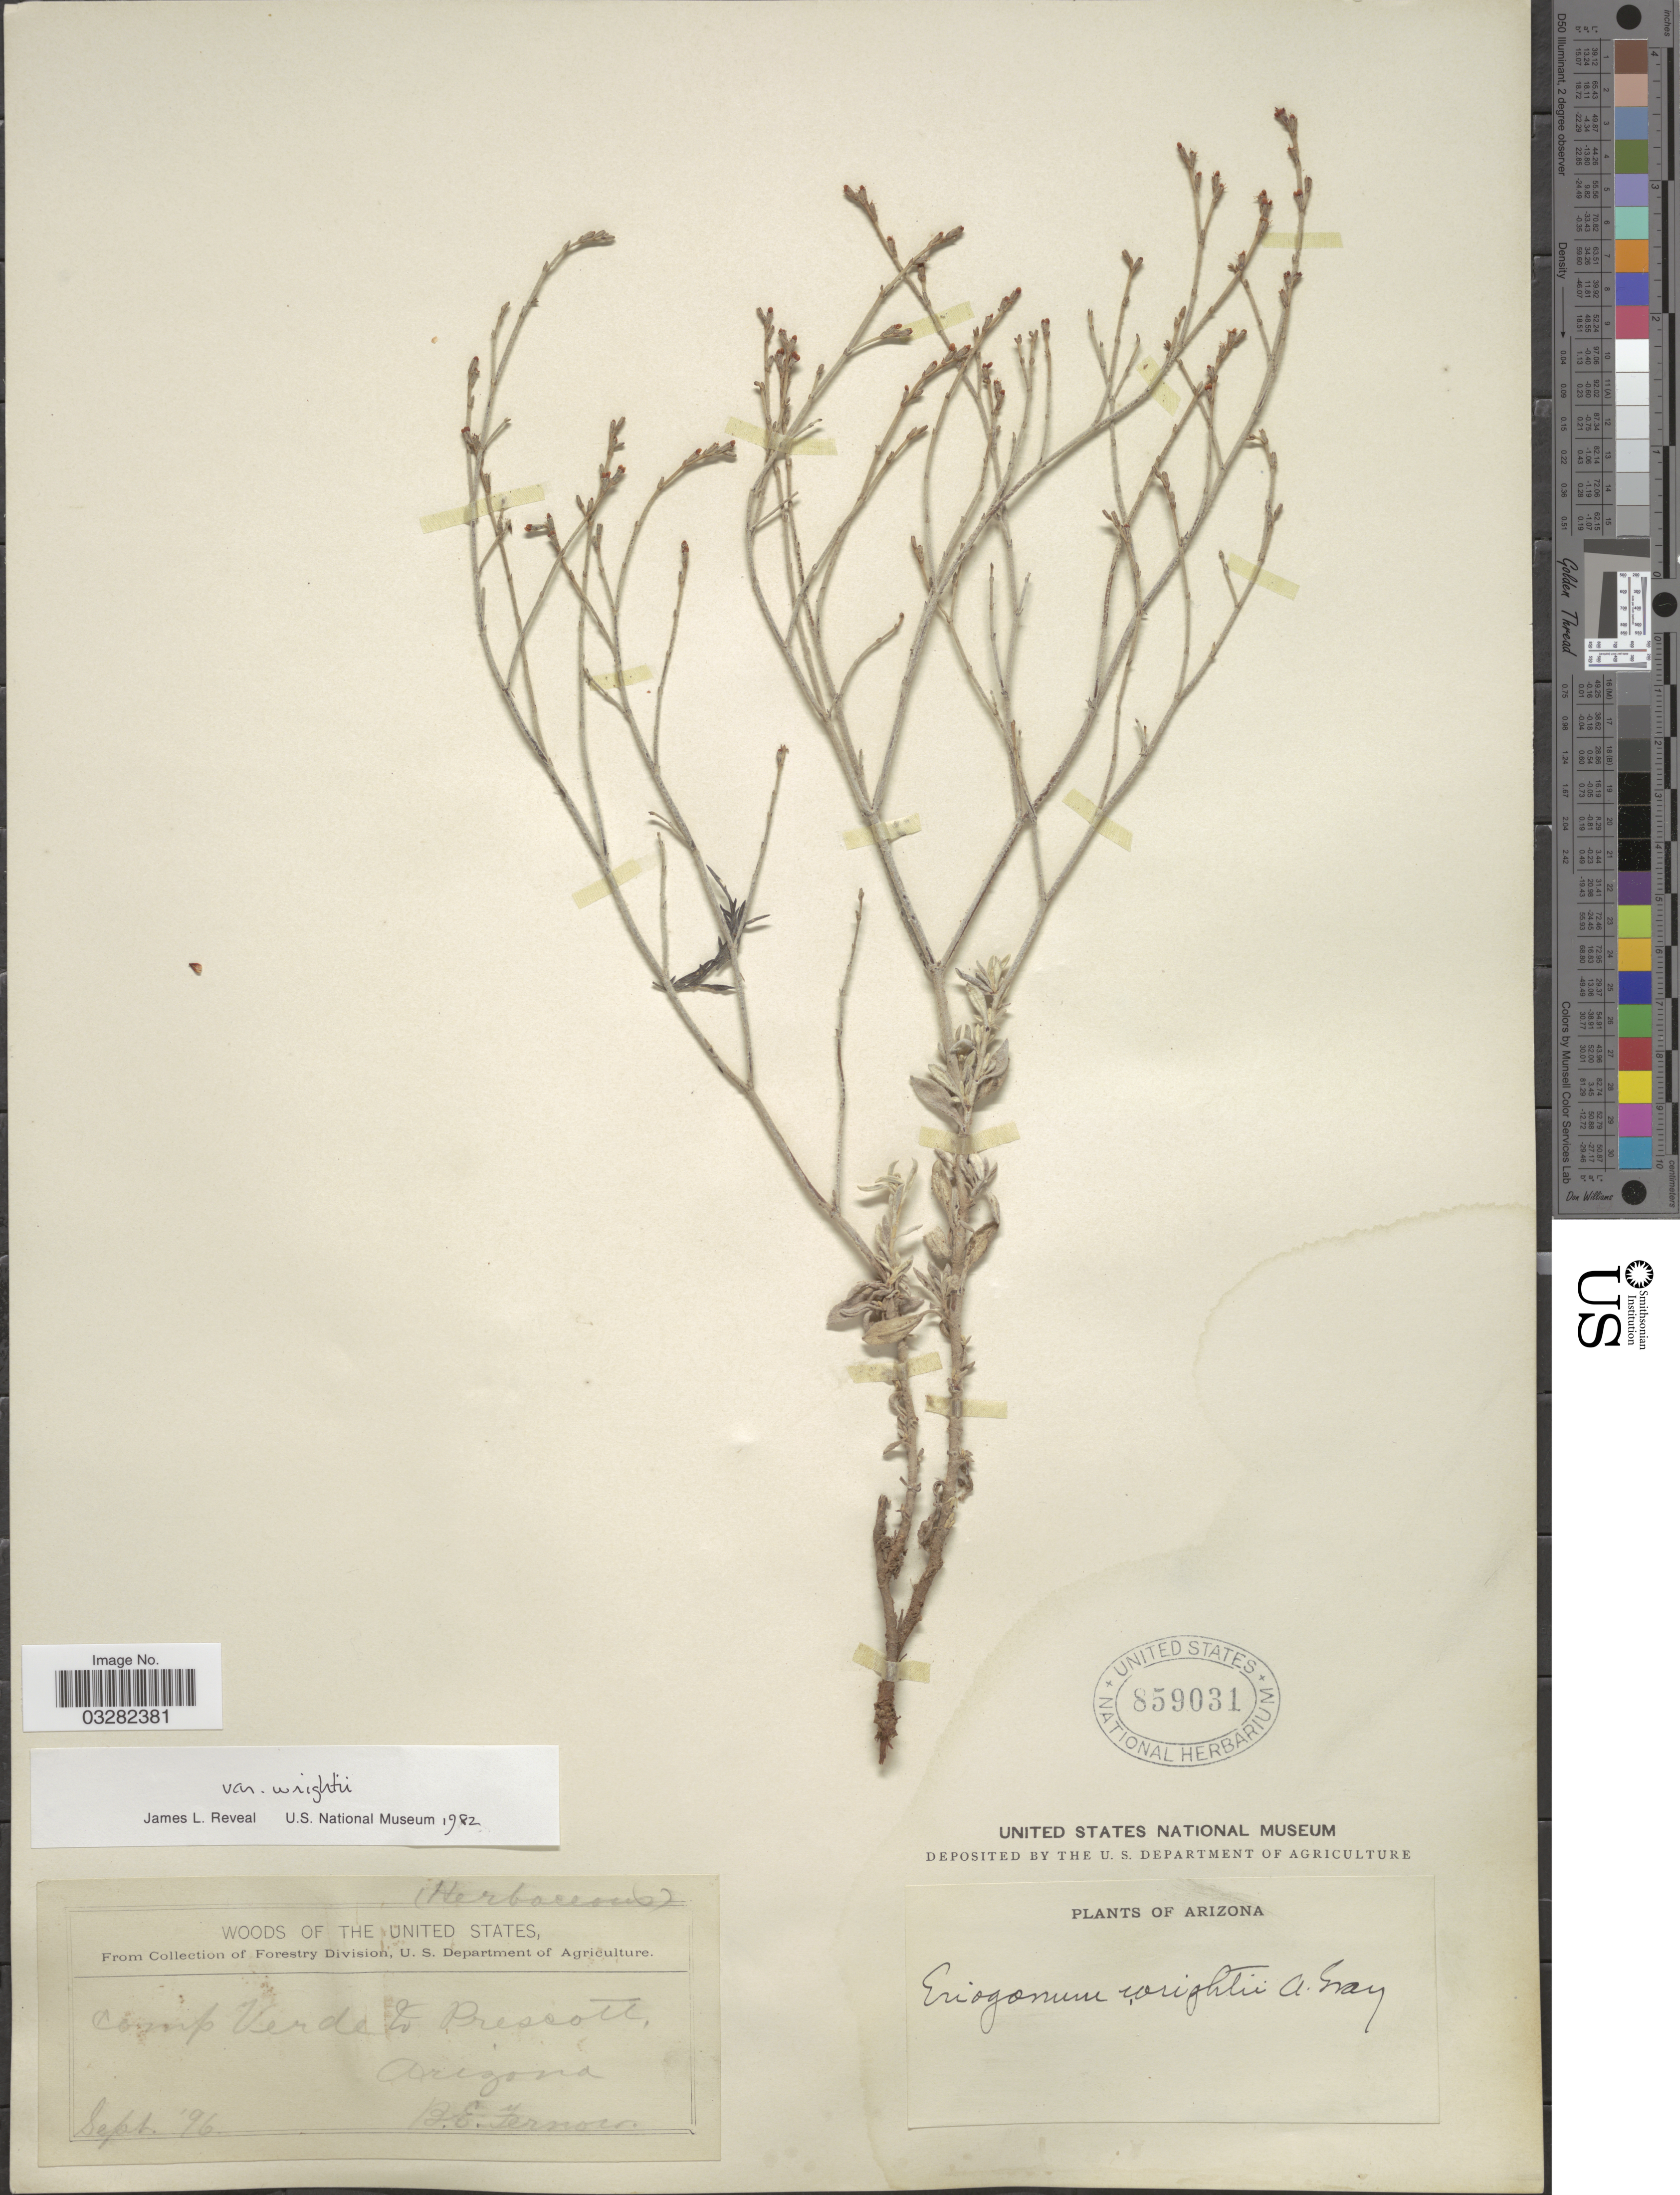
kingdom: Plantae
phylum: Tracheophyta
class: Magnoliopsida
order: Caryophyllales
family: Polygonaceae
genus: Eriogonum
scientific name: Eriogonum wrightii var. wrightii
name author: Torr. ex Benth.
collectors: B. Fernow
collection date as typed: Transcribed d/m/y: /9/96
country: United States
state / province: Arizona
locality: Camp Verde to Prescott.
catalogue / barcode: US 859031